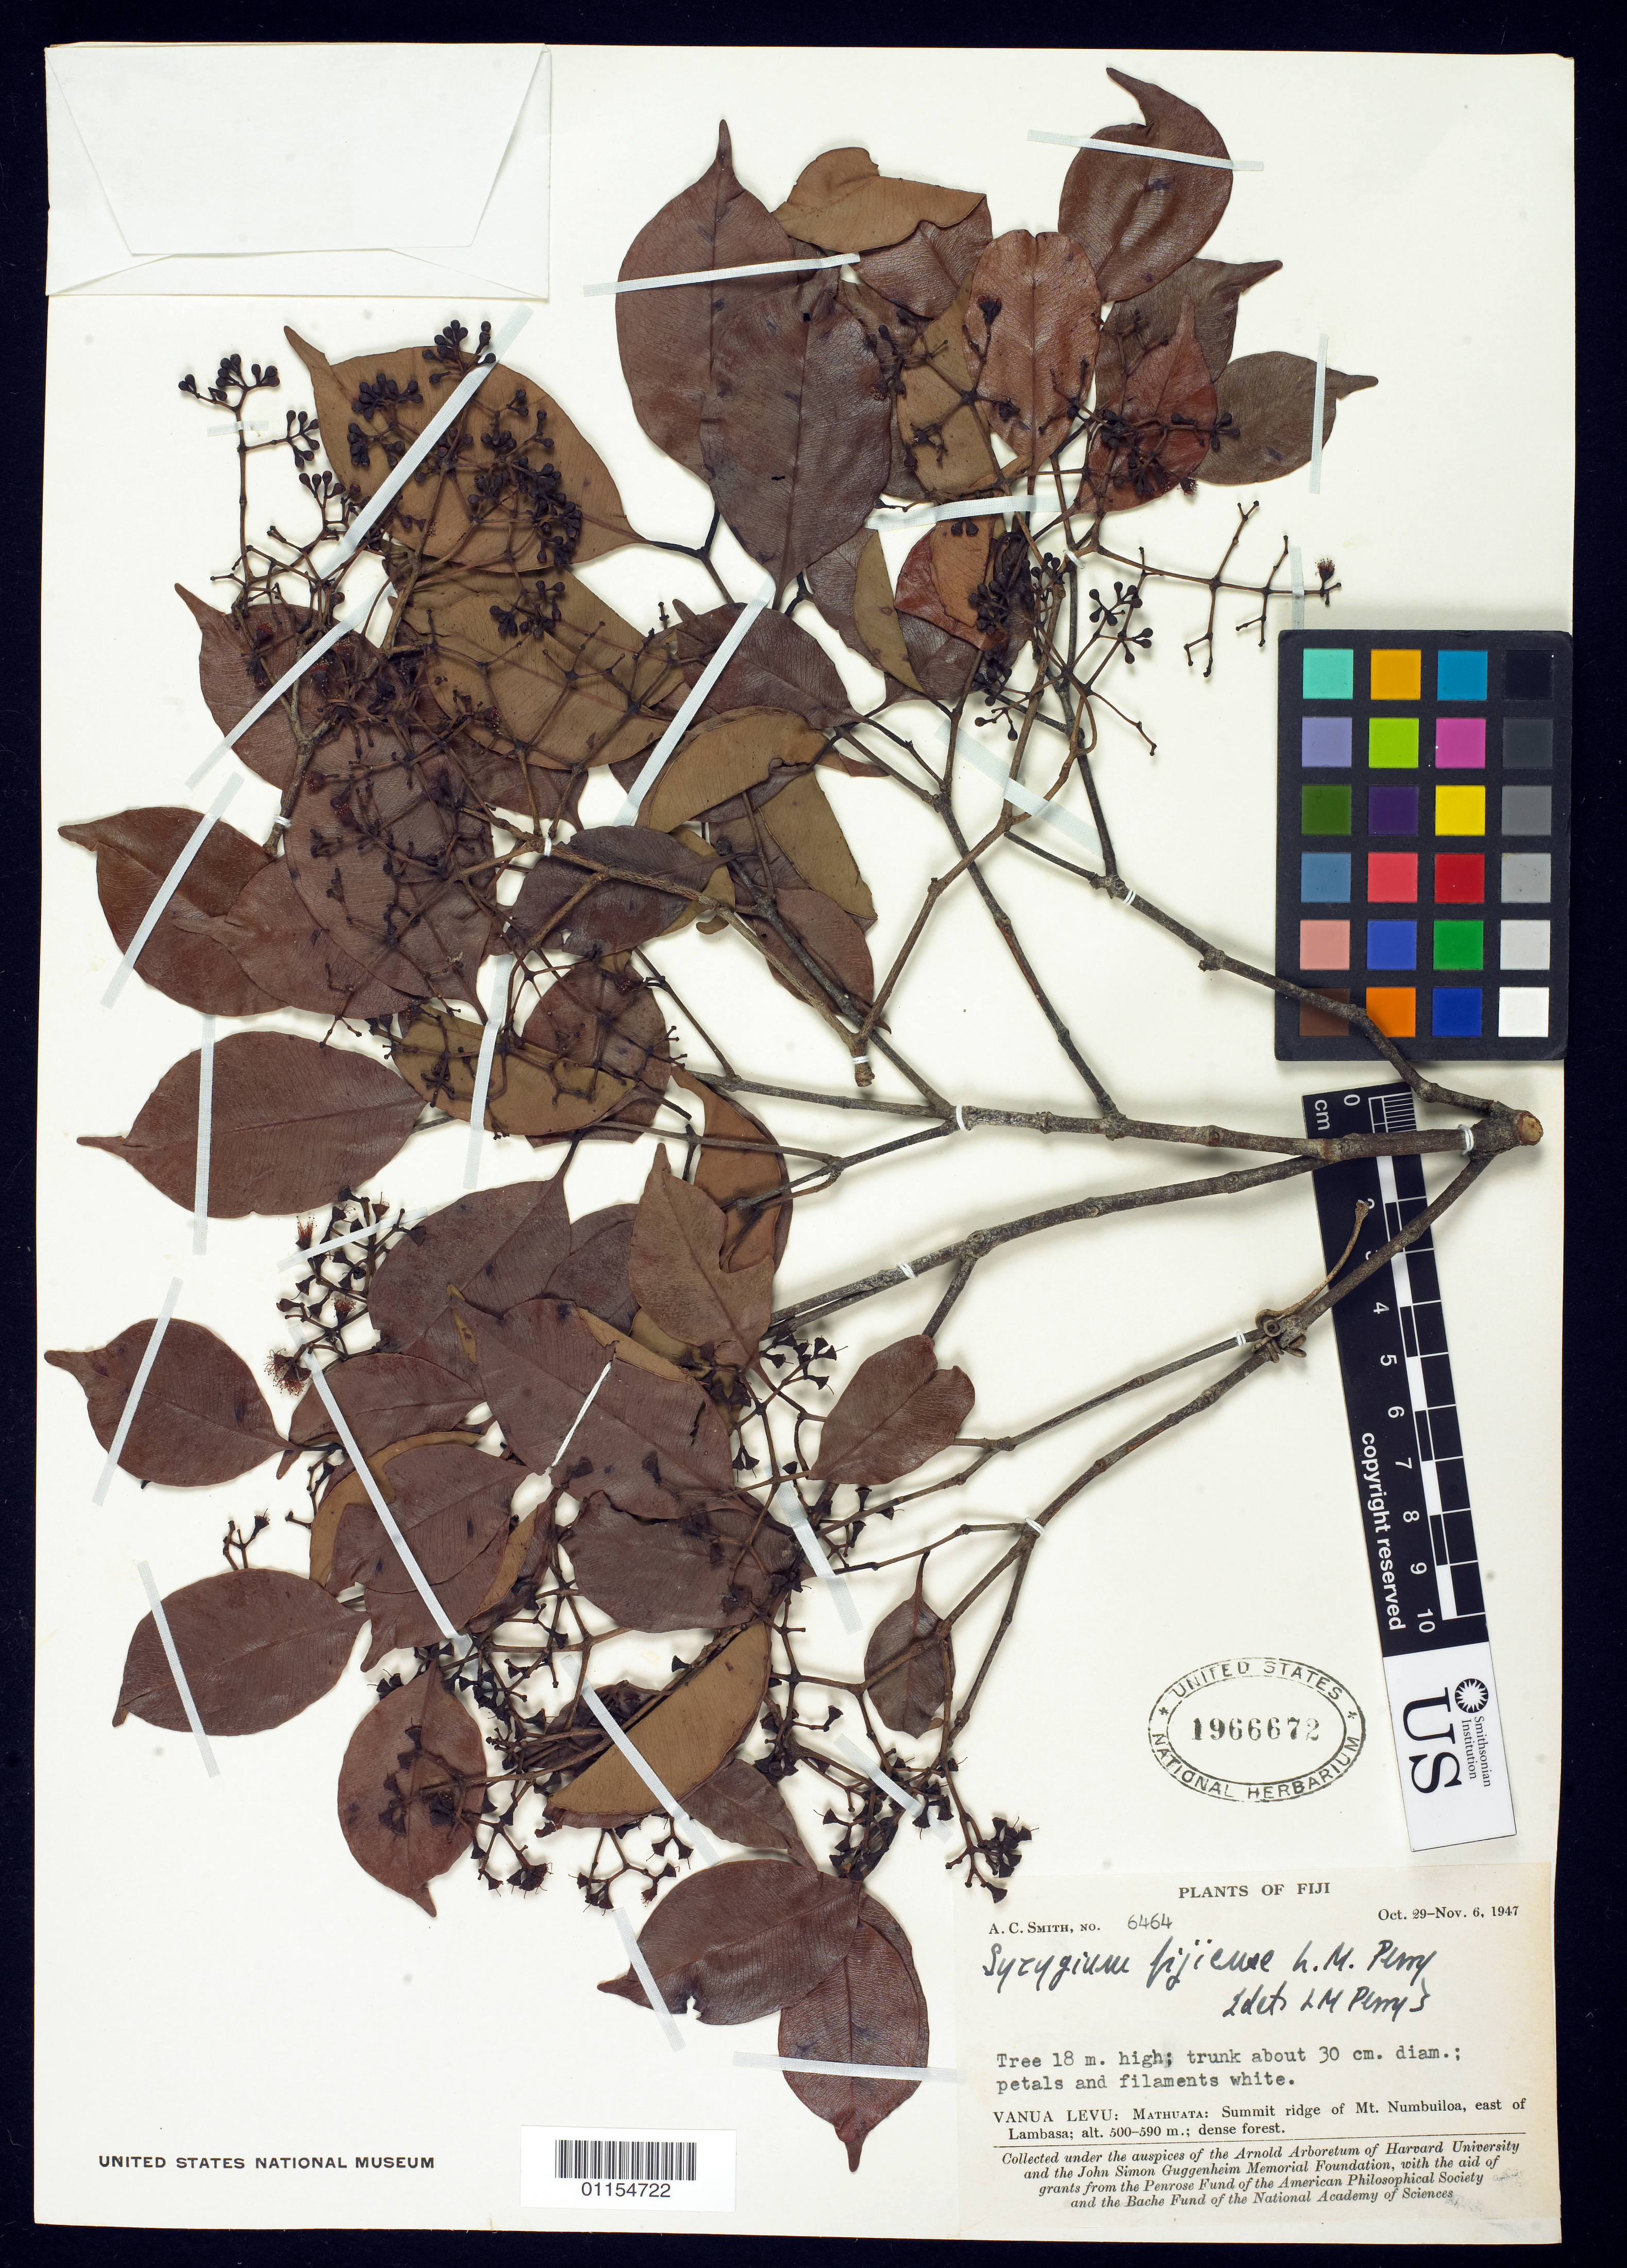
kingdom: Plantae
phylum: Tracheophyta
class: Magnoliopsida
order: Myrtales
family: Myrtaceae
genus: Syzygium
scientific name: Syzygium fijiense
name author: L.M. Perry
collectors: A. C. Smith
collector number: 6464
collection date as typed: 29 Oct 1947 to 06 Nov 1947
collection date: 1947-10-29/1947-11-06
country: Fiji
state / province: Northern Division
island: Macuata-i-wai [Mathuata-i-wai]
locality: Mathuata Prov.: summit ridge of mt numbuiloa, east of lambasa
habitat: dense forest.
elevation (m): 500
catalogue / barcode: US 1966672